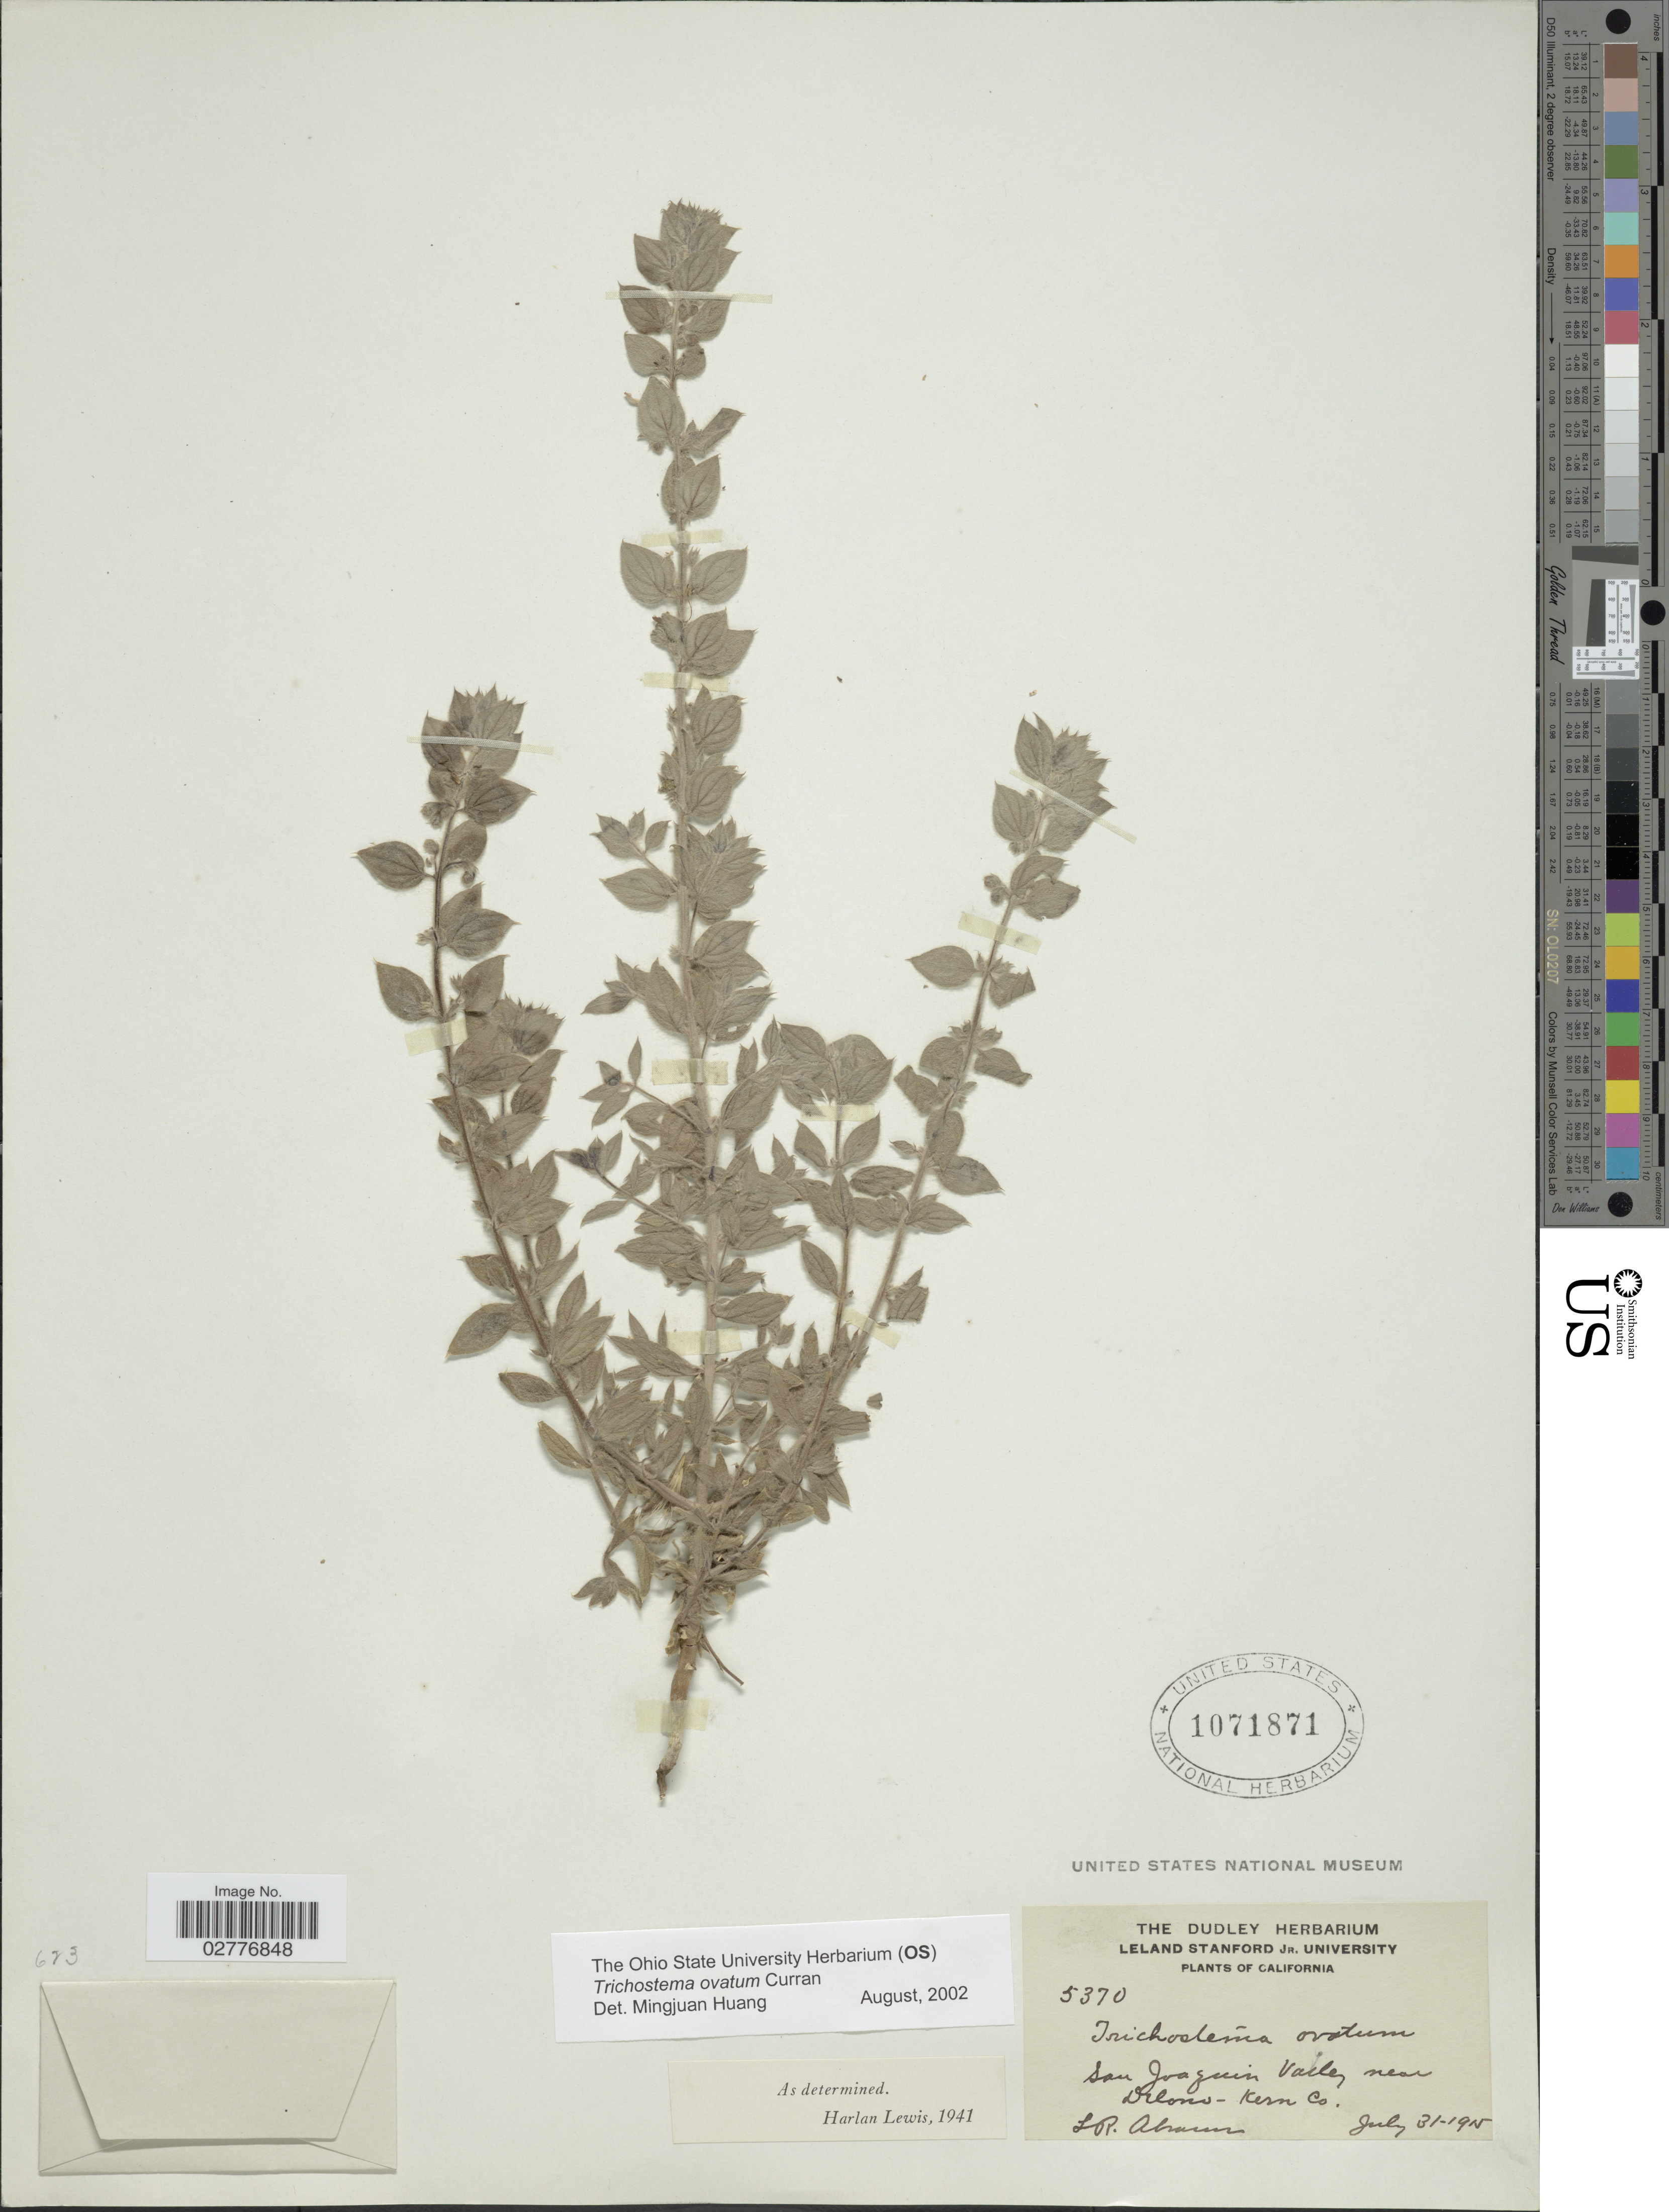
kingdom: Plantae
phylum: Tracheophyta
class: Magnoliopsida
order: Lamiales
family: Lamiaceae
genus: Trichostema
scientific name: Trichostema ovatum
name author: Curran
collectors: L. Abrams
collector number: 5370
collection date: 1915-07-31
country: United States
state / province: California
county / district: San Joaquin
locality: San Joaquin Valley near Dilono-Kern Co.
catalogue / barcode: US 1071871